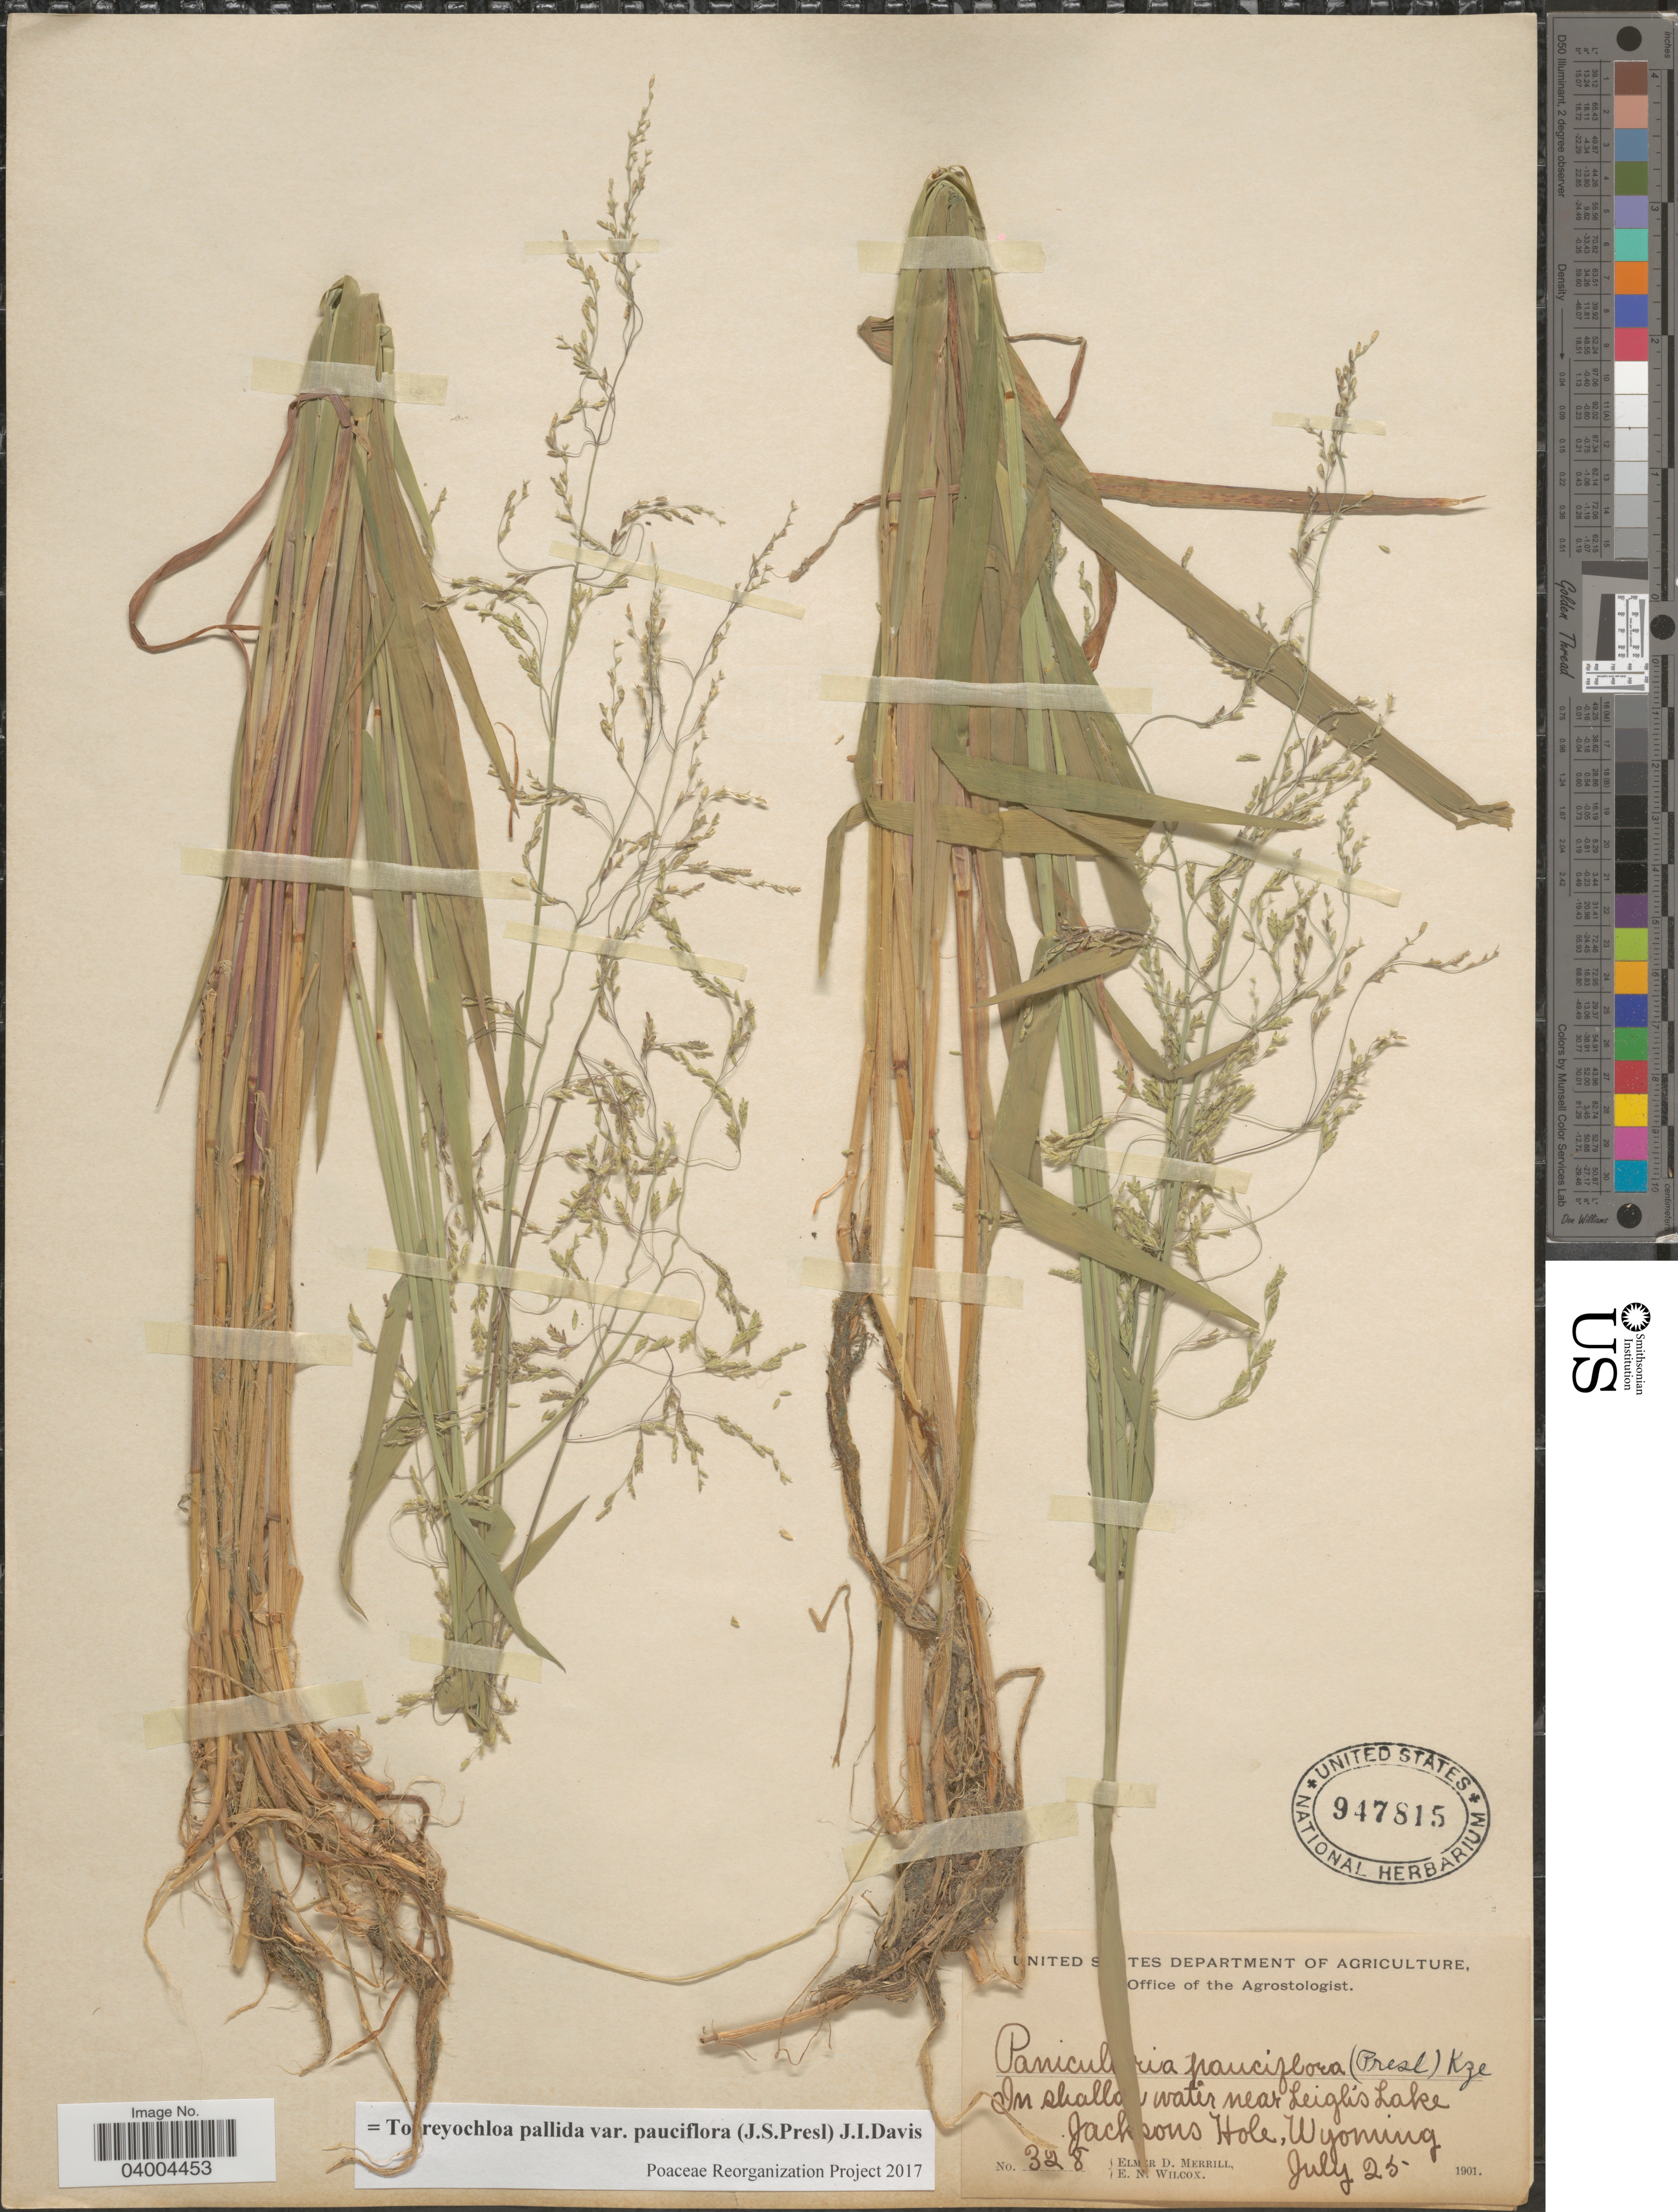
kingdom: Plantae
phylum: Tracheophyta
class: Liliopsida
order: Poales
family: Poaceae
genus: Torreyochloa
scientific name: Torreyochloa pallida var. pauciflora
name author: (J. Presl) J.I. Davis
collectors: E. D. Merrill & E. Wilcox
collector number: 328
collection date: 1901-07-25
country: United States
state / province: Wyoming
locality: In shallow water near Leigh's Lake. Jacksons Hole.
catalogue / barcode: US 947815